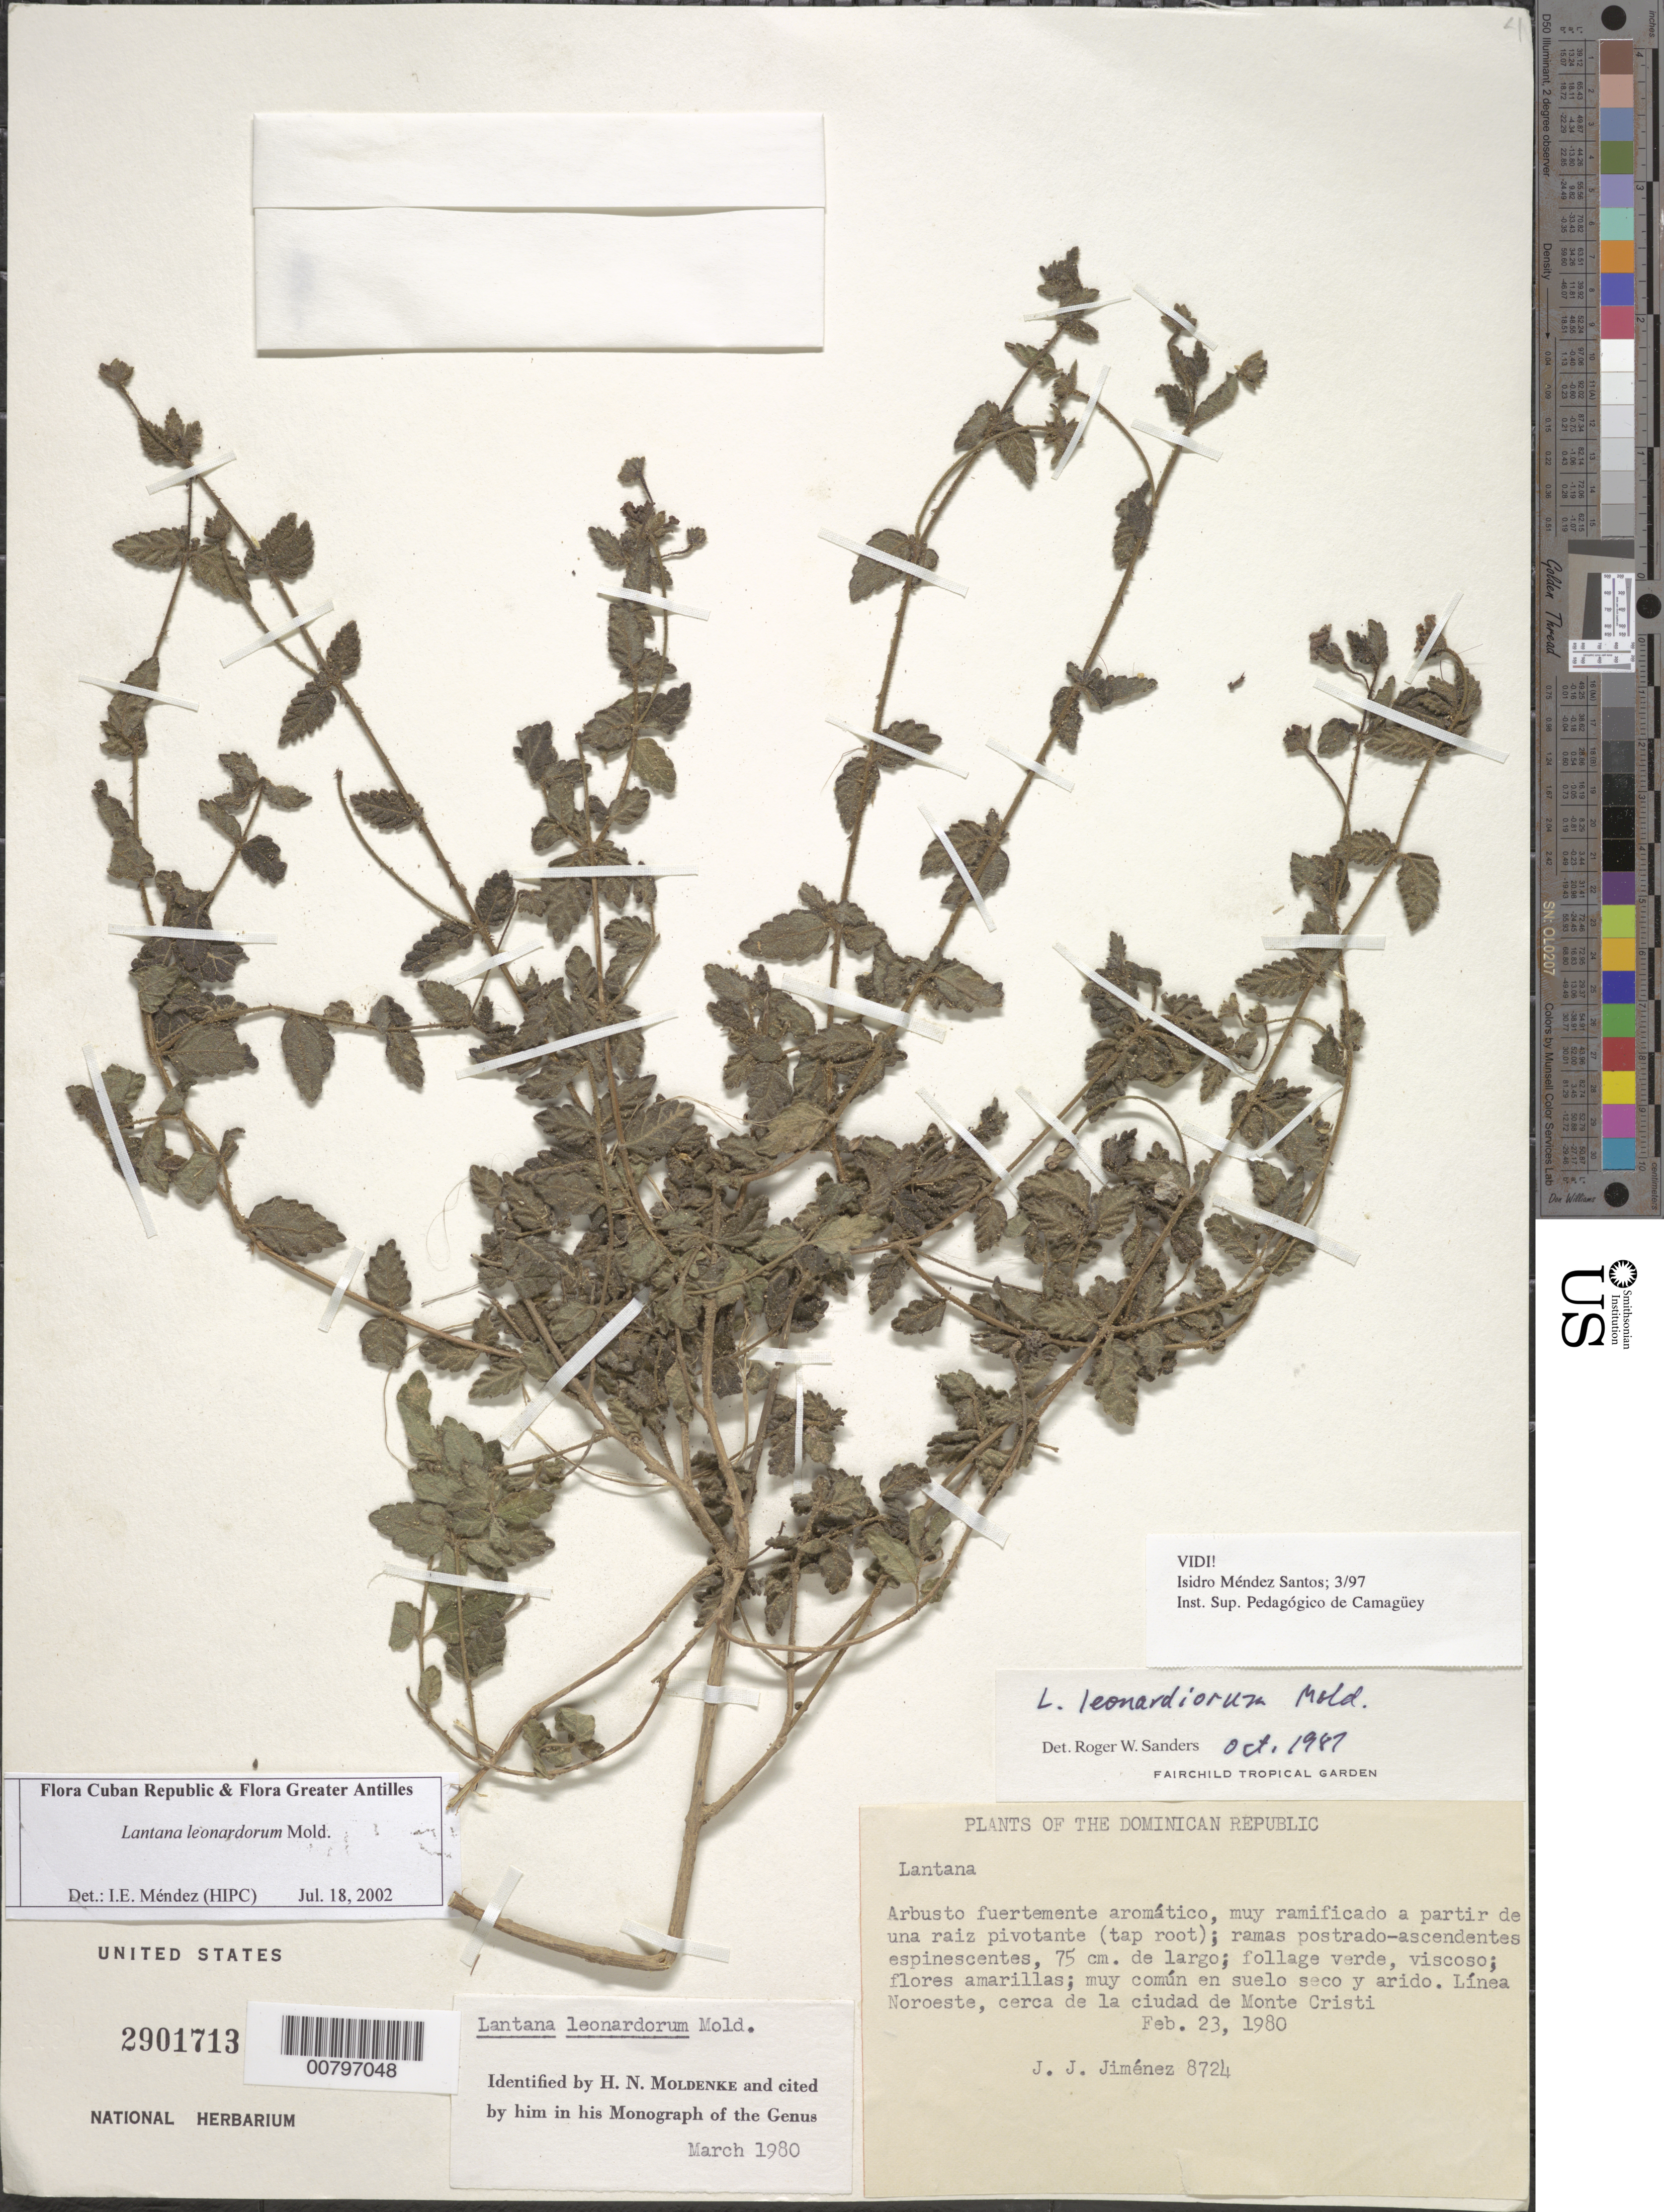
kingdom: Plantae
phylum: Tracheophyta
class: Magnoliopsida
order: Lamiales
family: Verbenaceae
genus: Lantana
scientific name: Lantana leonardorum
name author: Moldenke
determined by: Méndez, Isidro E., (HIPC)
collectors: J. J. Jiménez Almonte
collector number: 8724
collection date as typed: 23 Feb 1980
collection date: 1980-02-23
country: Dominican Republic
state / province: Monte Cristi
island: Hispaniola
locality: Linea noroeste, near the city of Montecristi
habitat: Dry arid lands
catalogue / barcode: US 2901713